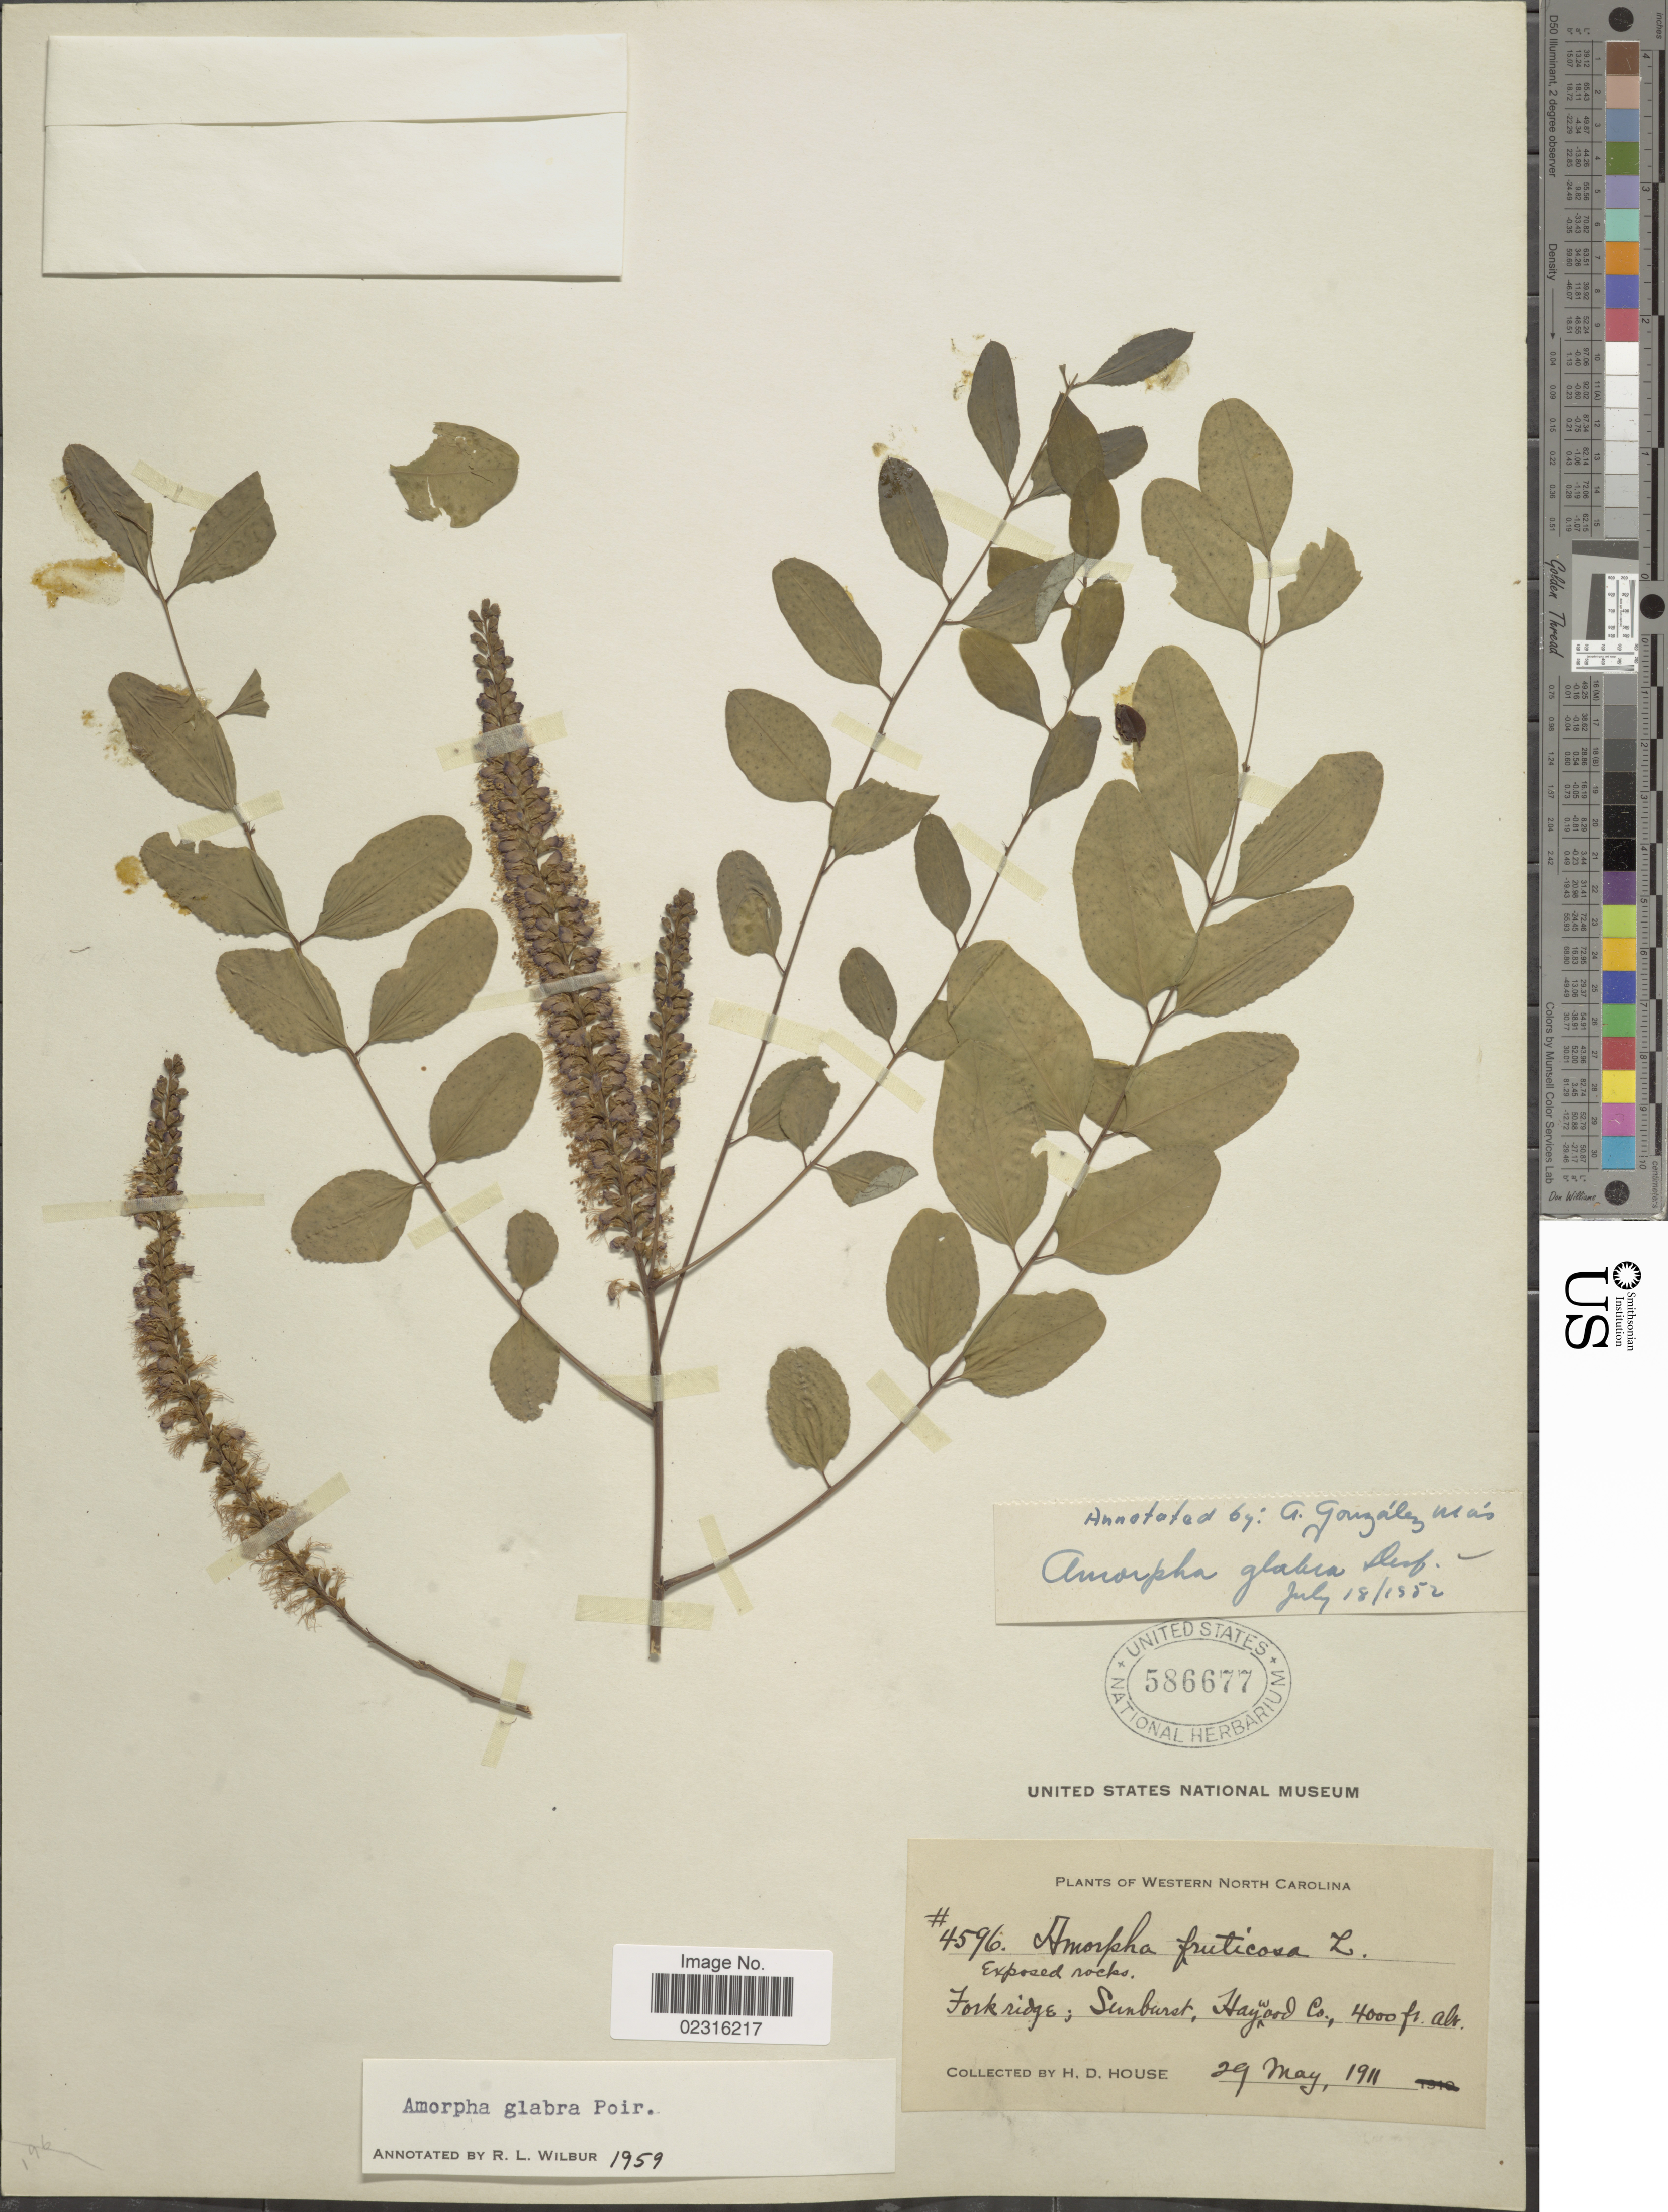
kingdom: Plantae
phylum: Tracheophyta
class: Magnoliopsida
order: Fabales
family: Fabaceae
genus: Amorpha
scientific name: Amorpha glabra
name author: (Pers.) Poir.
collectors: H. D. House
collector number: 4596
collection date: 1911-05-29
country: United States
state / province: North Carolina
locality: Western North Carolina, exposed rocks, Fork ridge; Sunburst.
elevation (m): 1219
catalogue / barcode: US 586677